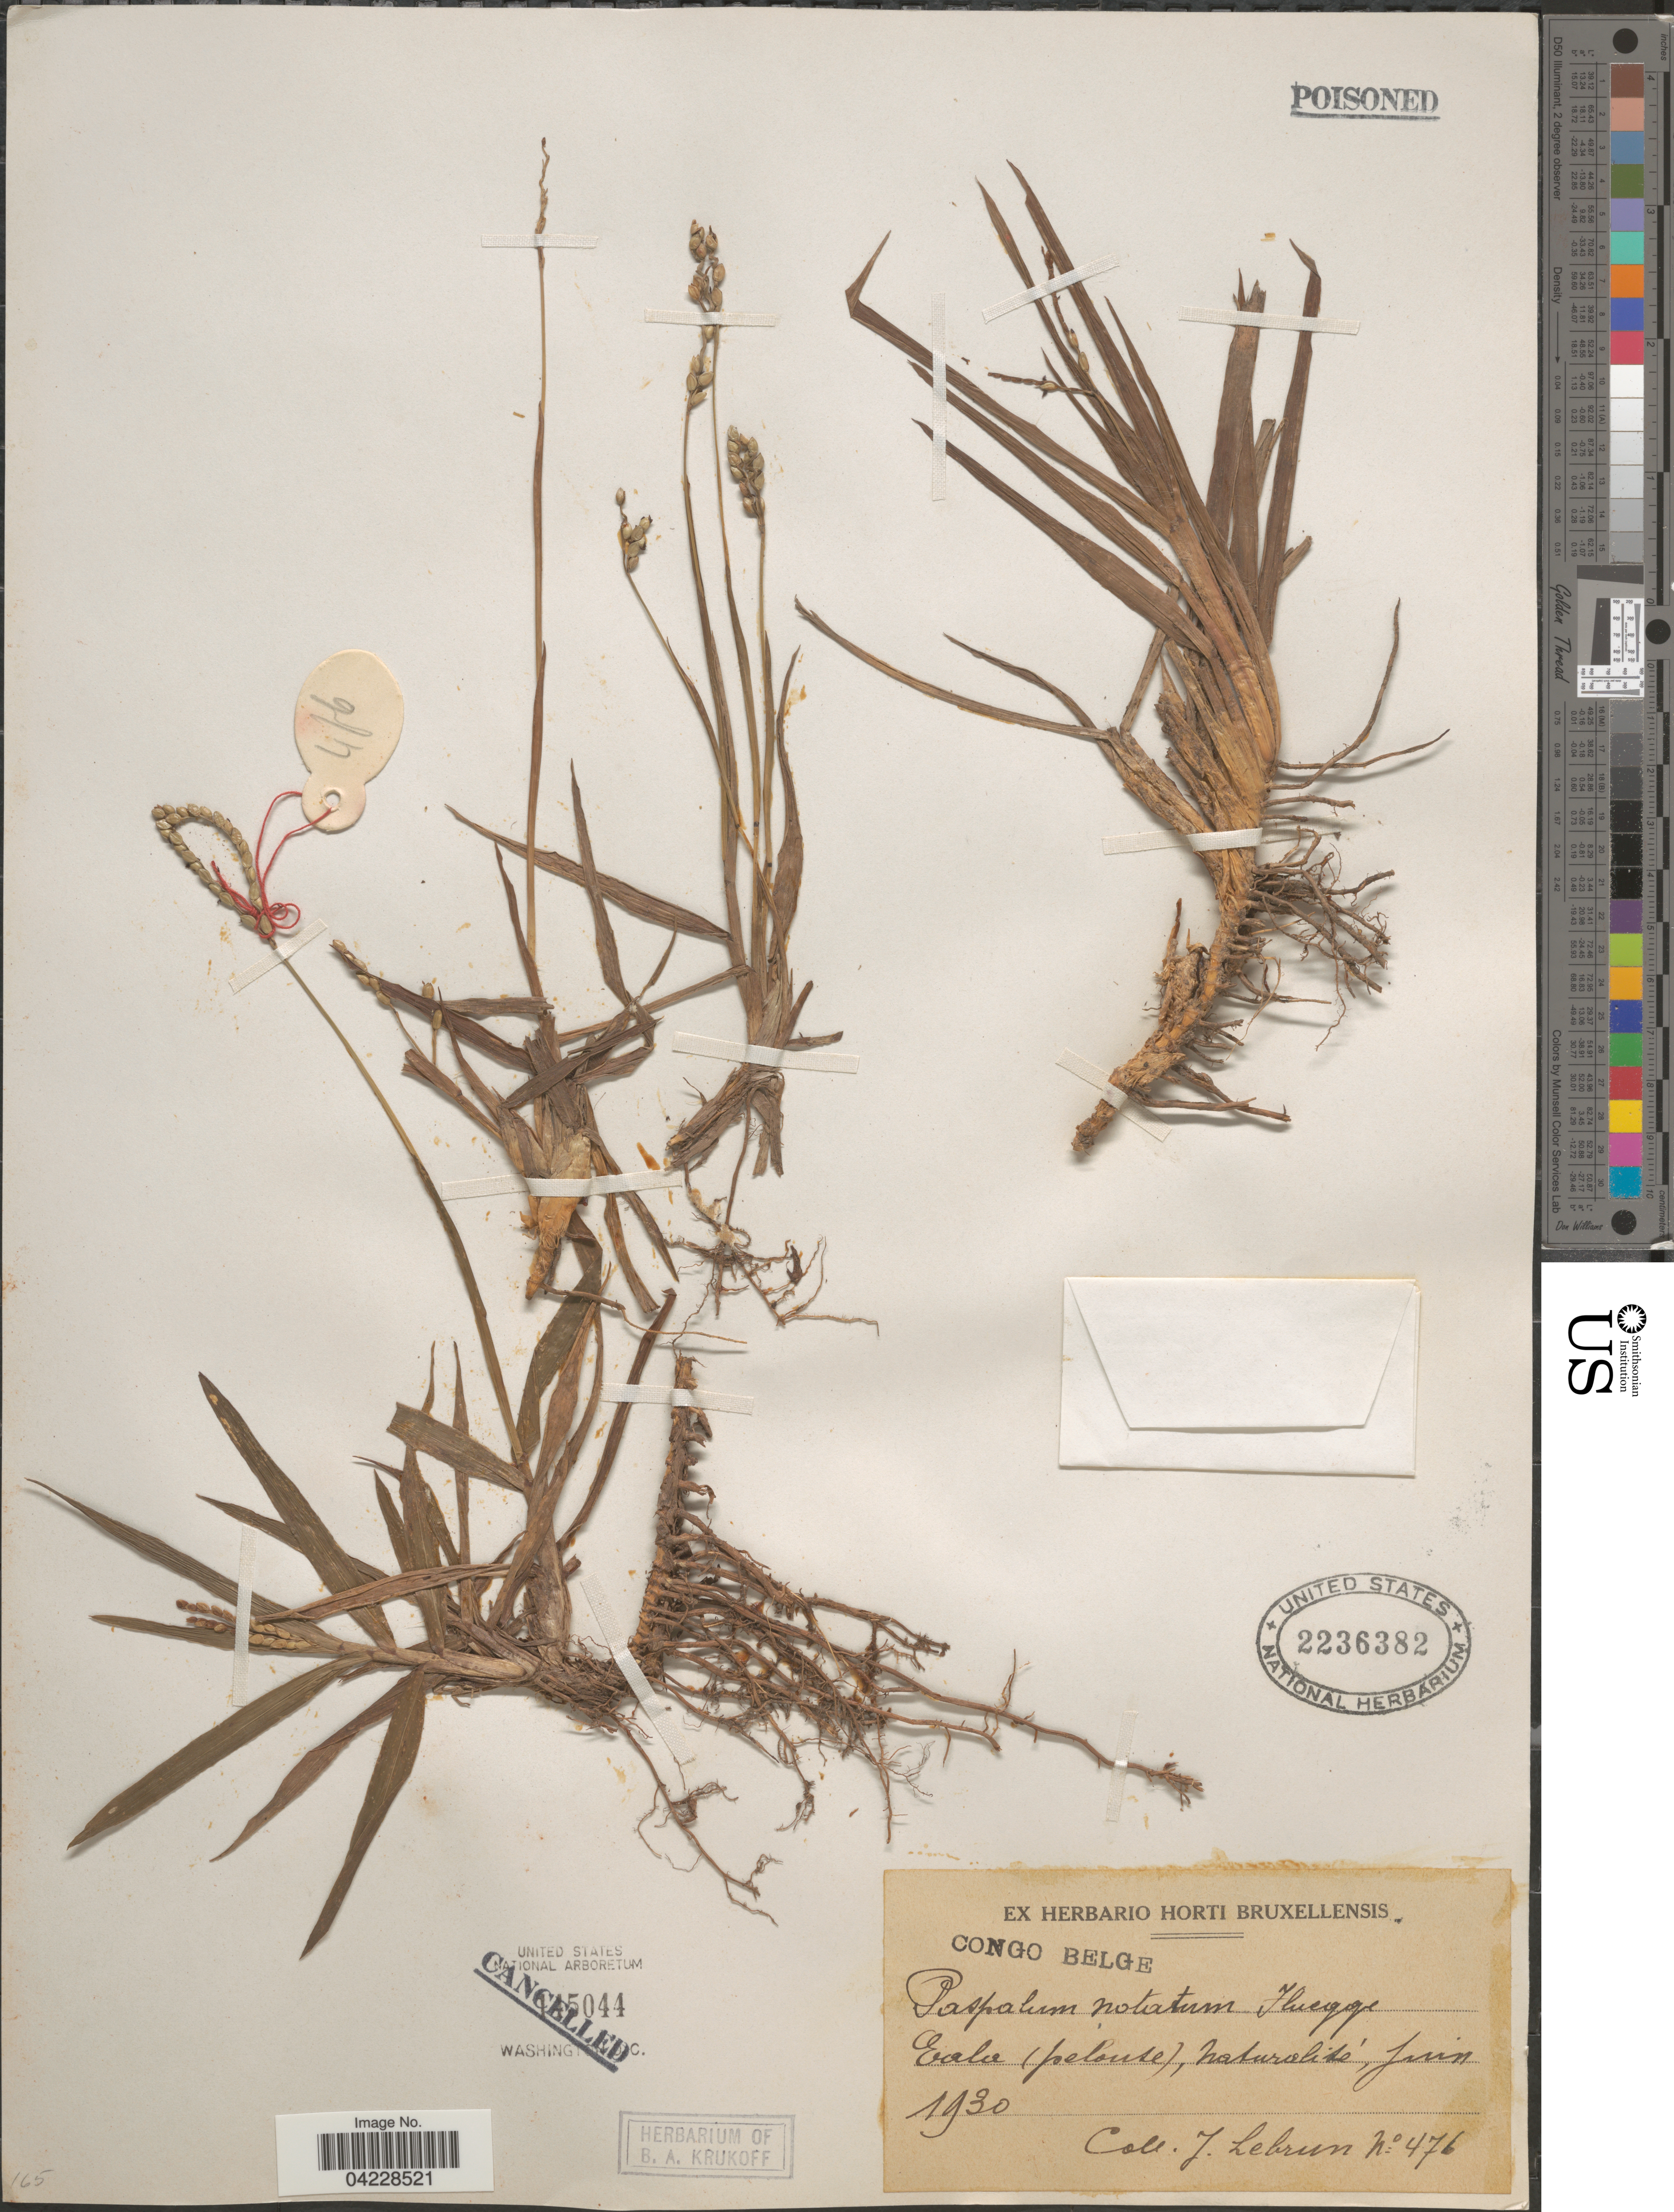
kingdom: Plantae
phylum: Tracheophyta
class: Liliopsida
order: Poales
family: Poaceae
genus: Paspalum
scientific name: Paspalum notatum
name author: Flüggé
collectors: J. A. Lebrun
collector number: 476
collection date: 1930-06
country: Congo, Democratic Republic of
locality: Congo Belge. Eolo (pelouse), naturalite.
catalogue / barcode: US 2236382